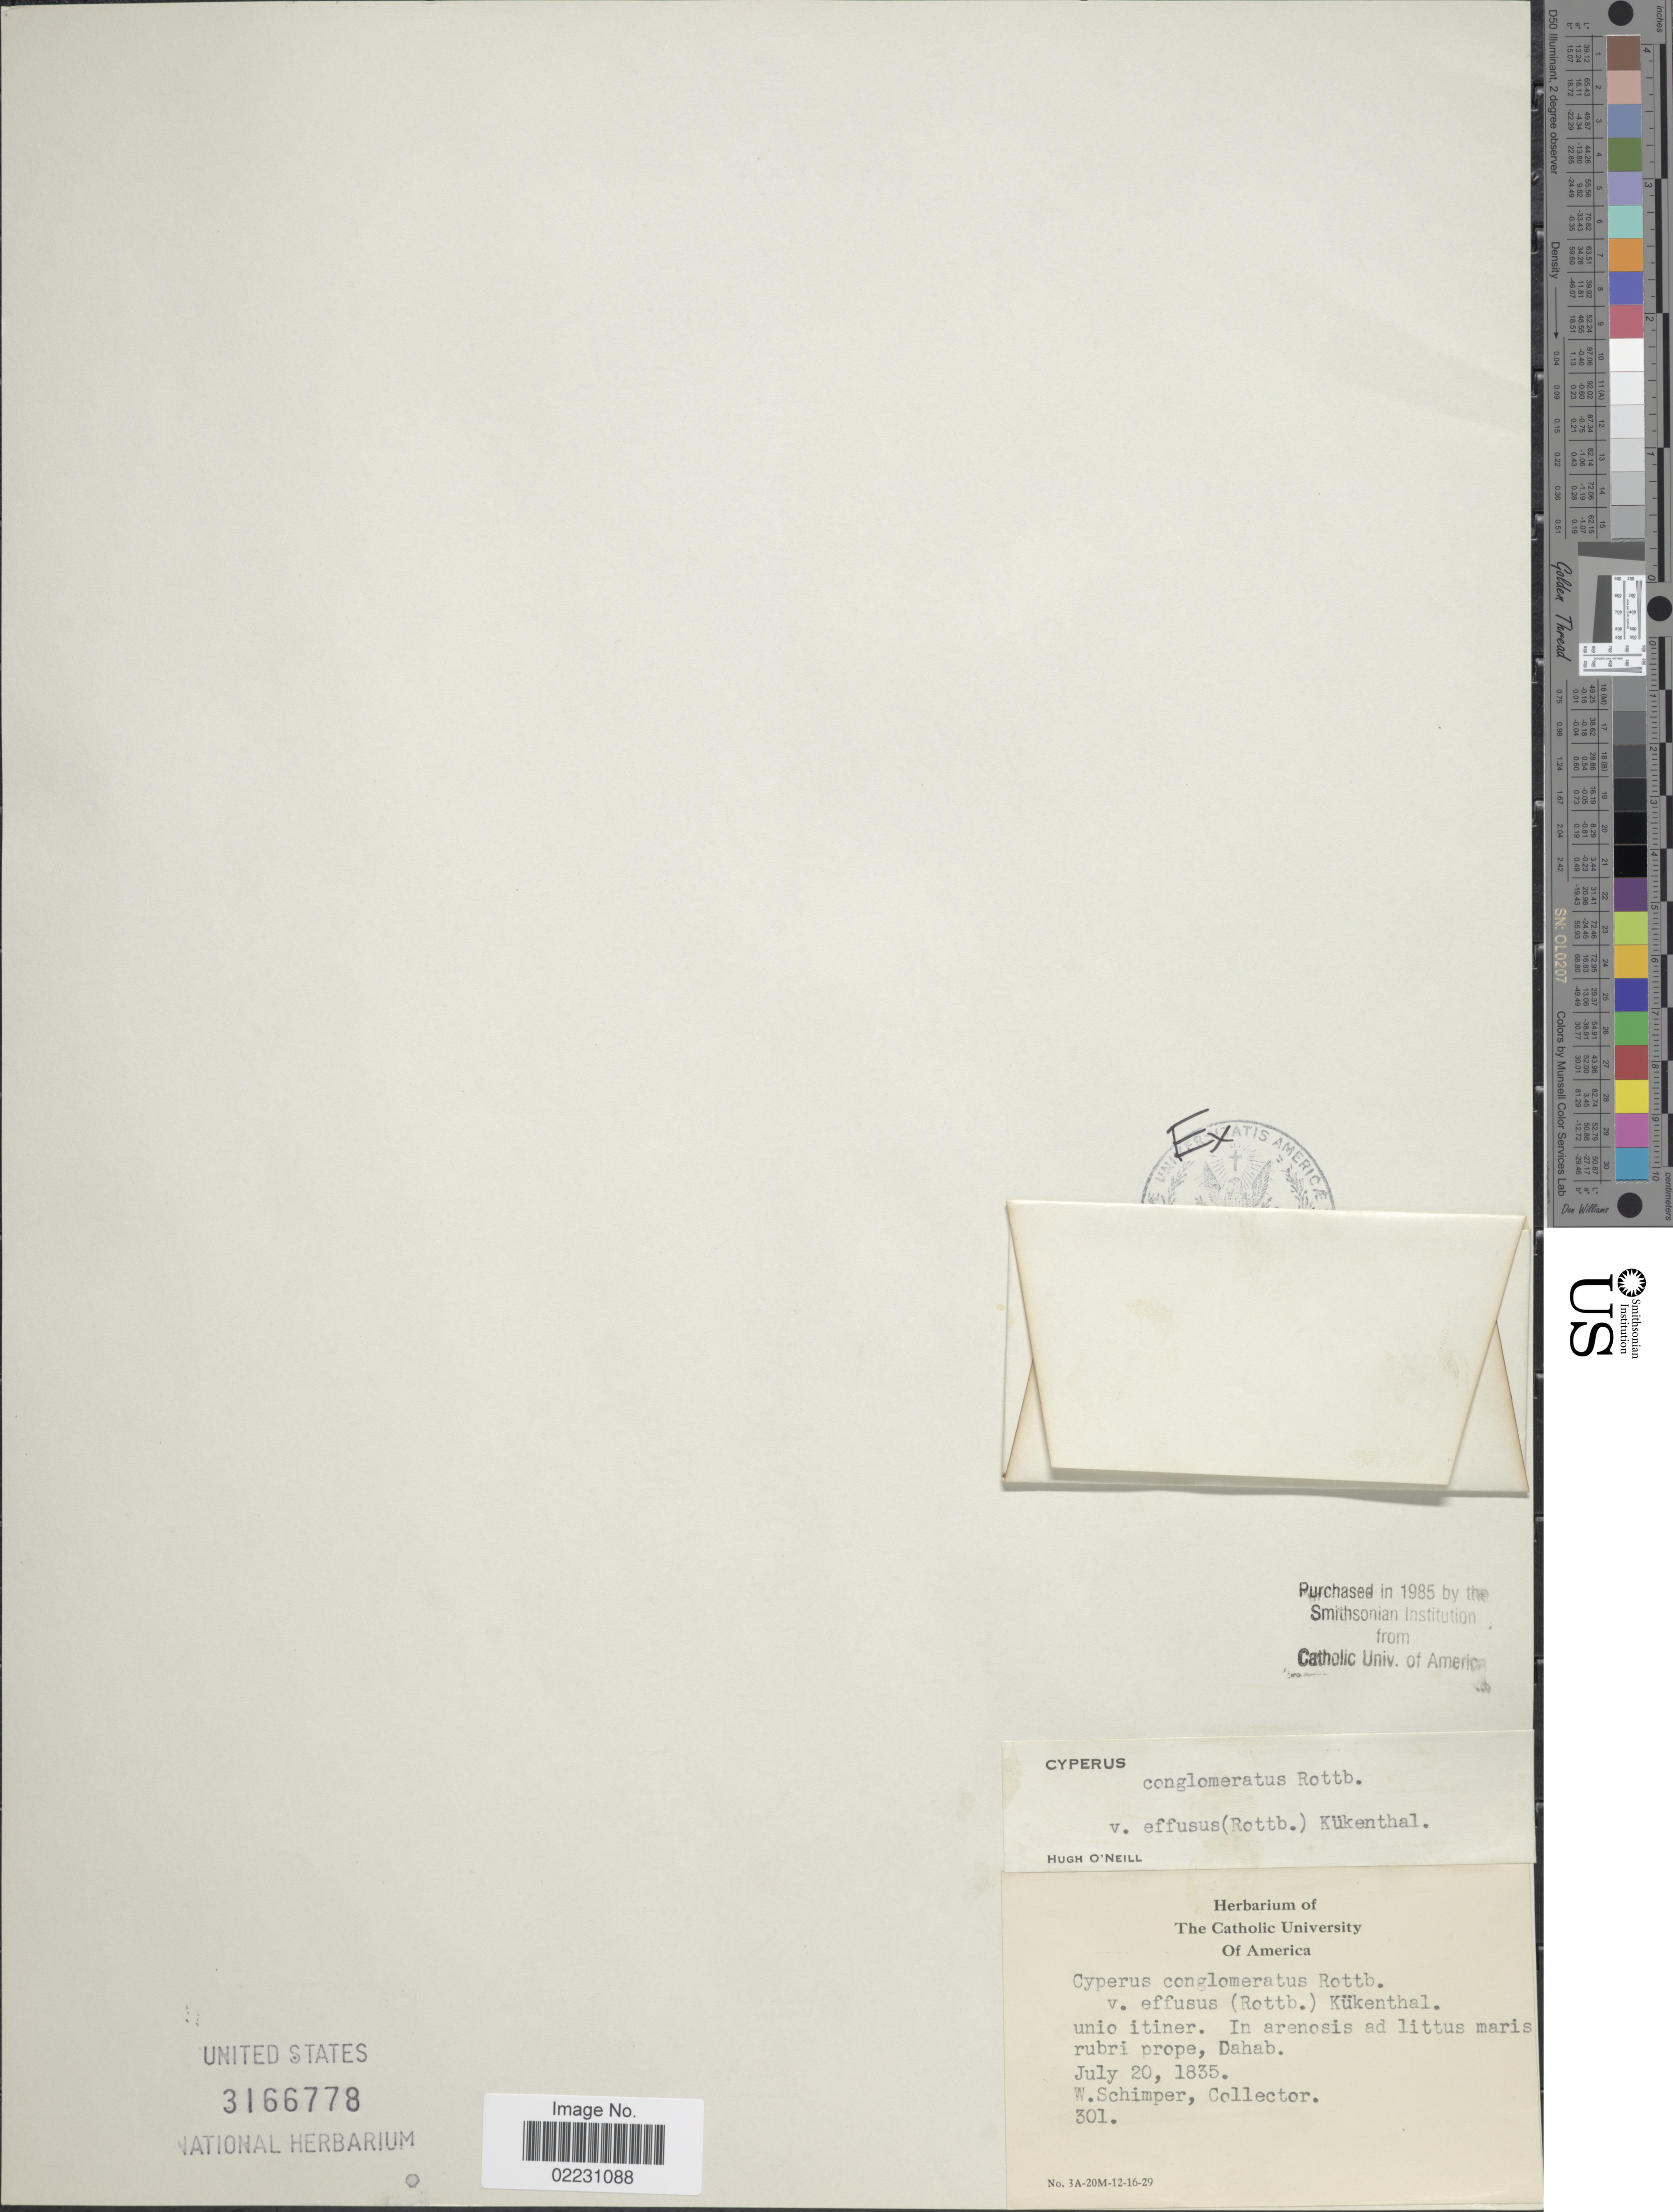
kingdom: Plantae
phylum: Tracheophyta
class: Liliopsida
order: Poales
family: Cyperaceae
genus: Cyperus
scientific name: Cyperus conglomeratus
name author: Rottb.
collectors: W. Schimper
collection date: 1835-07-20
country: Egypt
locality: In arenosis ad littus maris rubri prope, Dahab.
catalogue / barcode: US 3166778